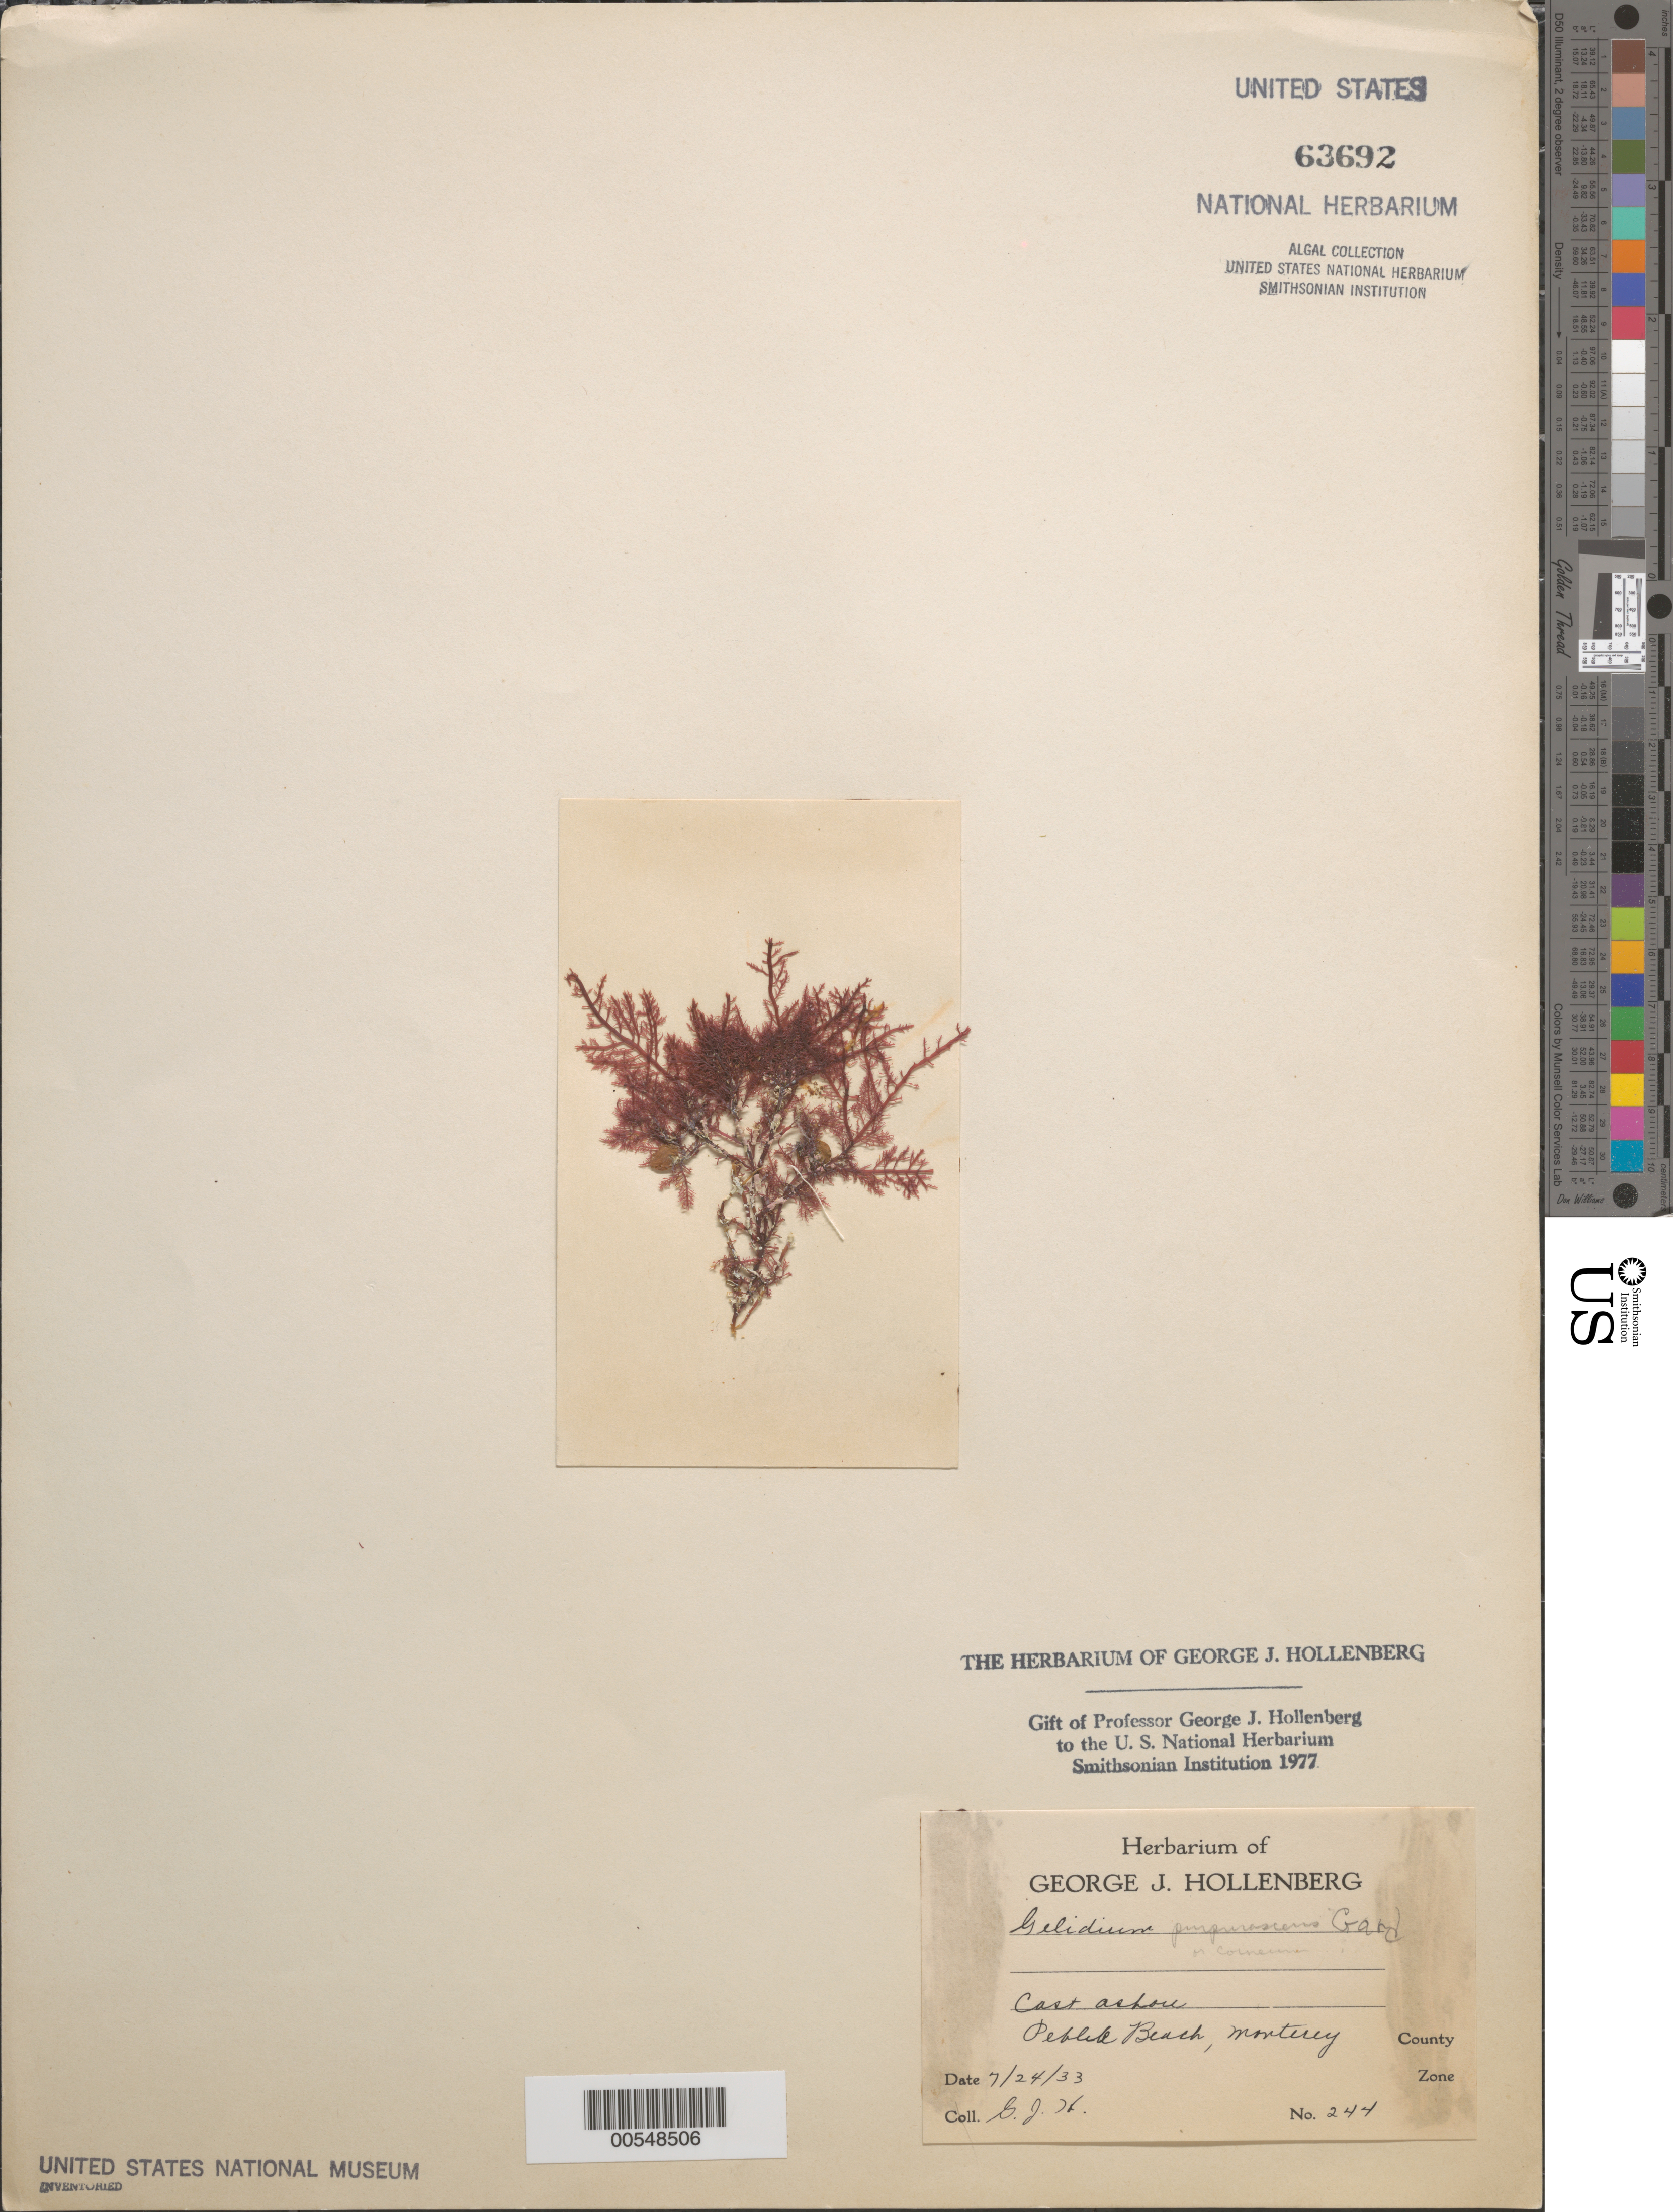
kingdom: Plantae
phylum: Rhodophyta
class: Florideophyceae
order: Gelidiales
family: Gelidiaceae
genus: Gelidium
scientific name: Gelidium purpurascens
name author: N.L. Gardner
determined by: Hollenberg, George J.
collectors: G. Hollenberg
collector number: GJH 244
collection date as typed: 24 Jul 1933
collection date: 1933-07-24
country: United States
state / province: California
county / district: Monterey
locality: Pebble Beach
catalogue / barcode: US 63692